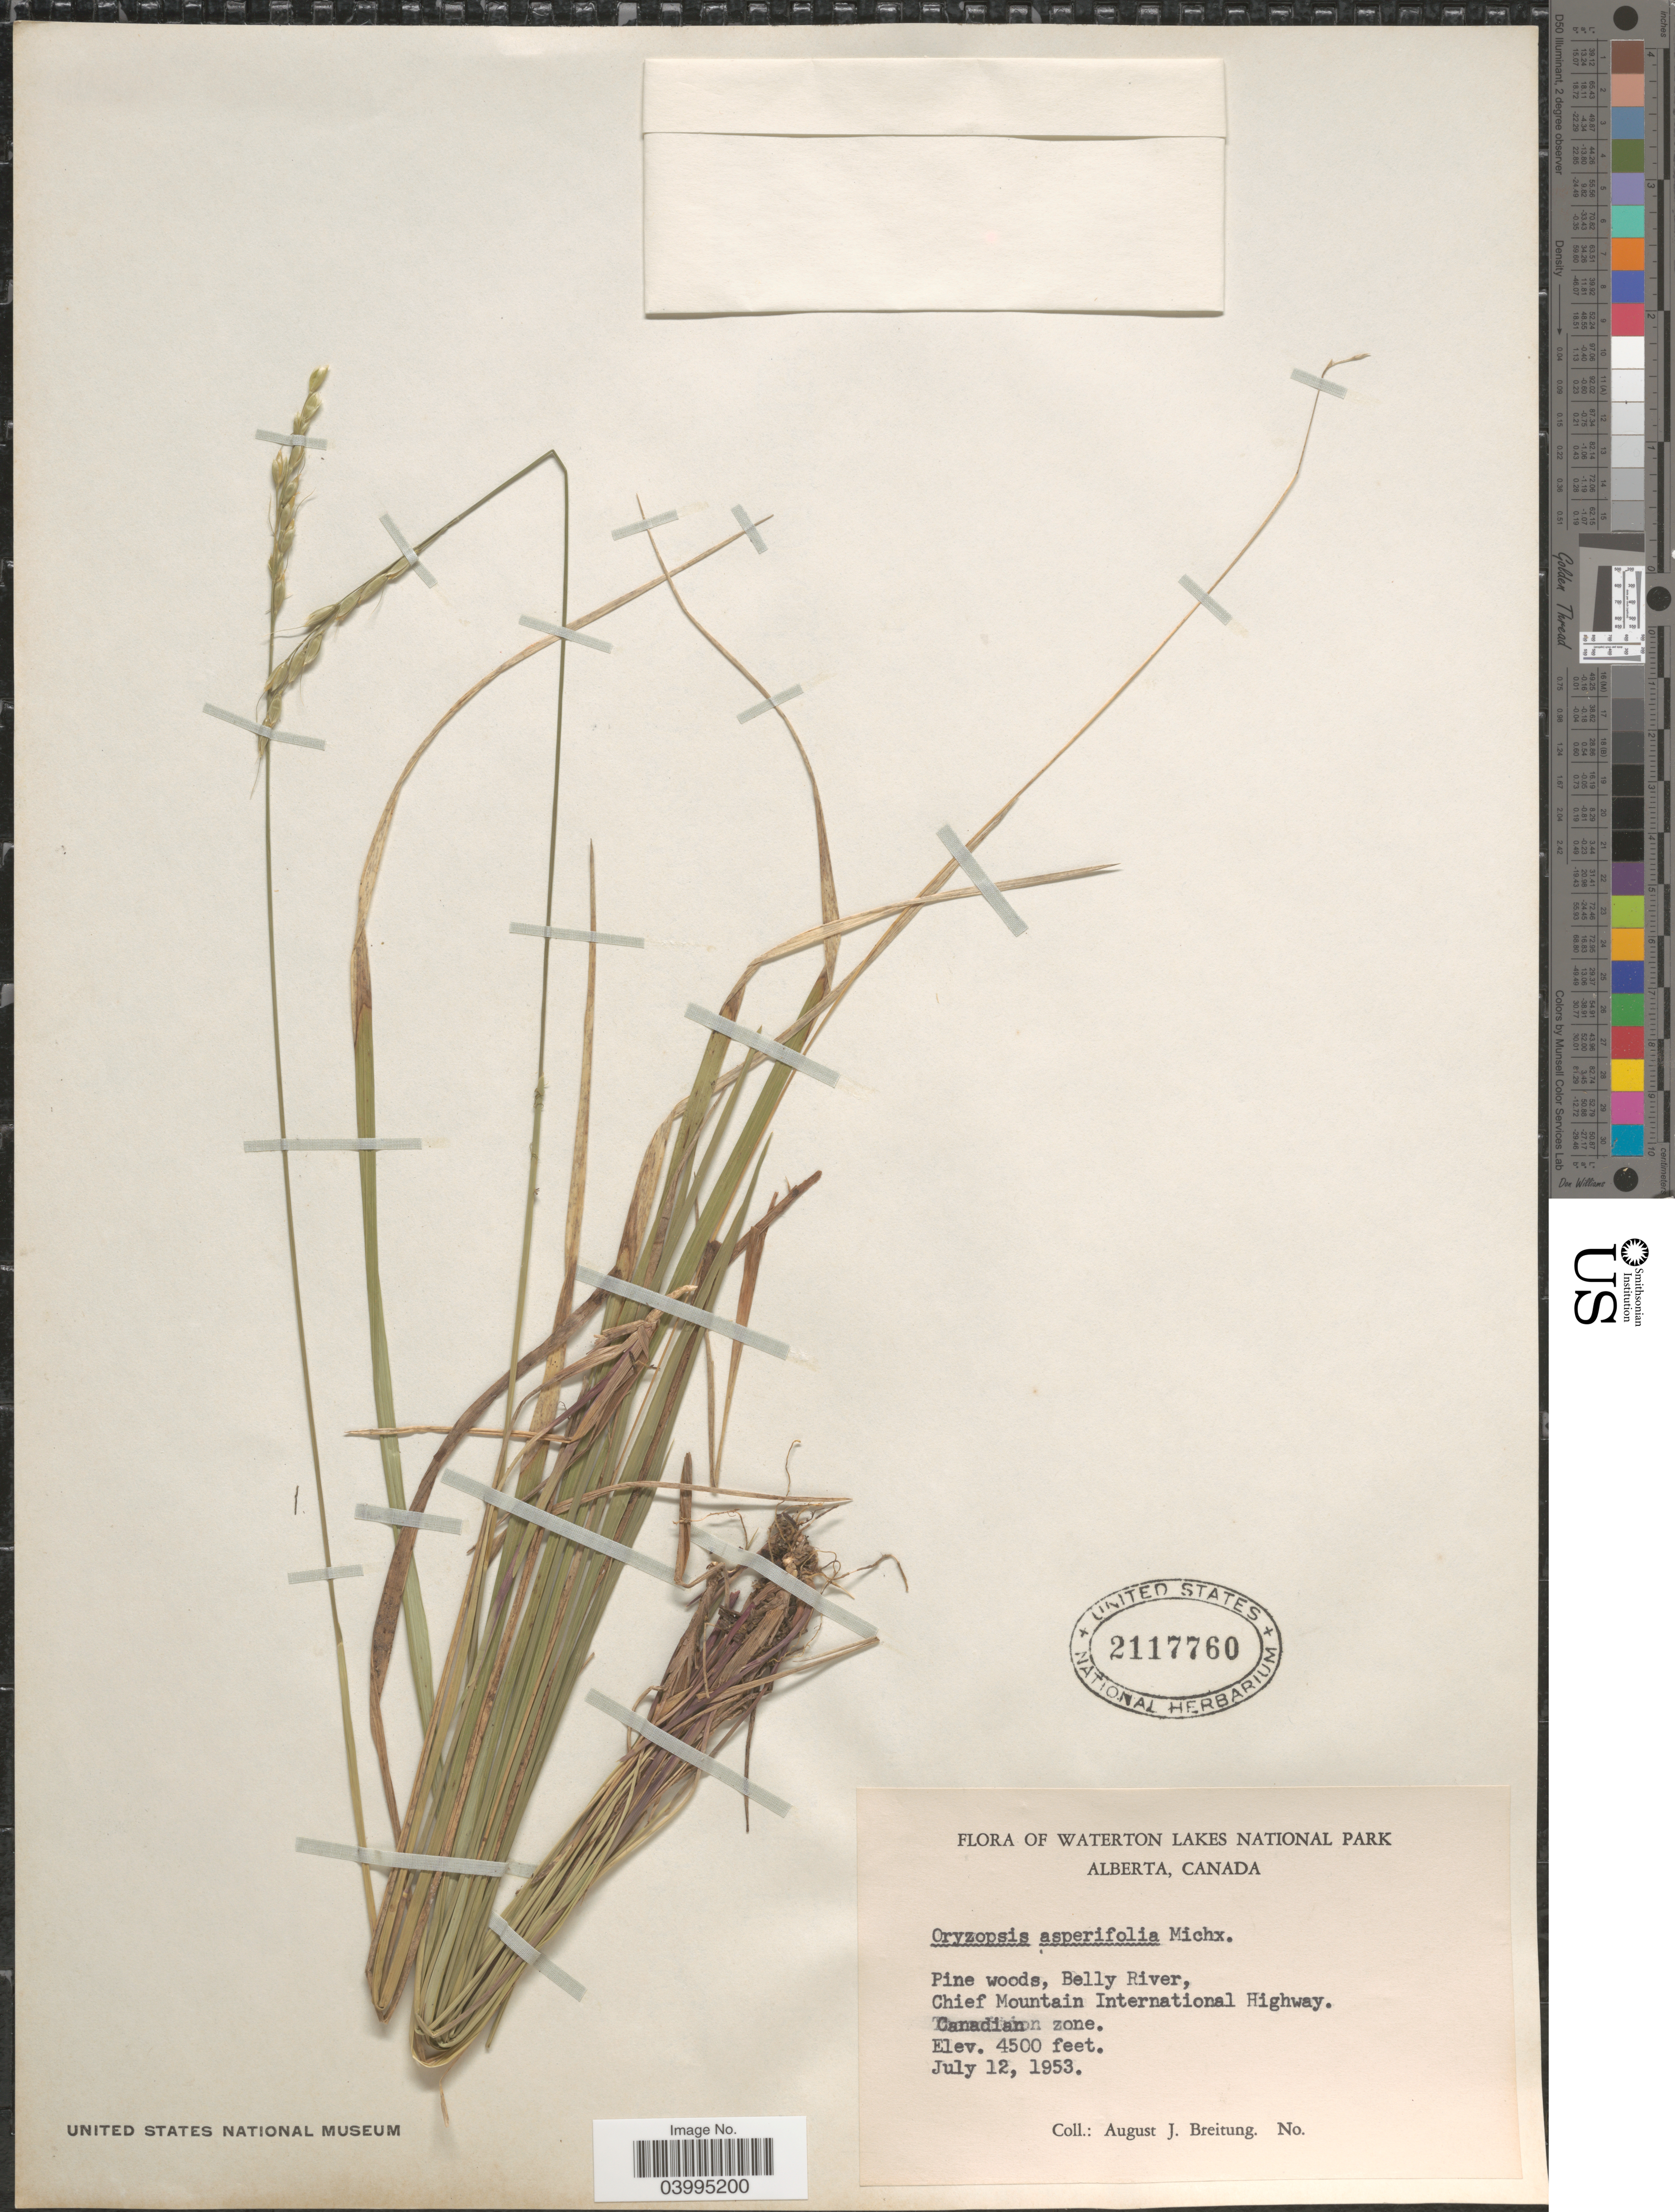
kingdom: Plantae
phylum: Tracheophyta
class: Liliopsida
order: Poales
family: Poaceae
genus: Oryzopsis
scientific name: Oryzopsis asperifolia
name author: Michx.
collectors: A. Breitung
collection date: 1953-07-12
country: Canada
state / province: Alberta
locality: Waterton Lakes National Park. Pine woods, Belly River, Chief Mountain International Highway. Canadian zone.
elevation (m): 1372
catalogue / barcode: US 2117760